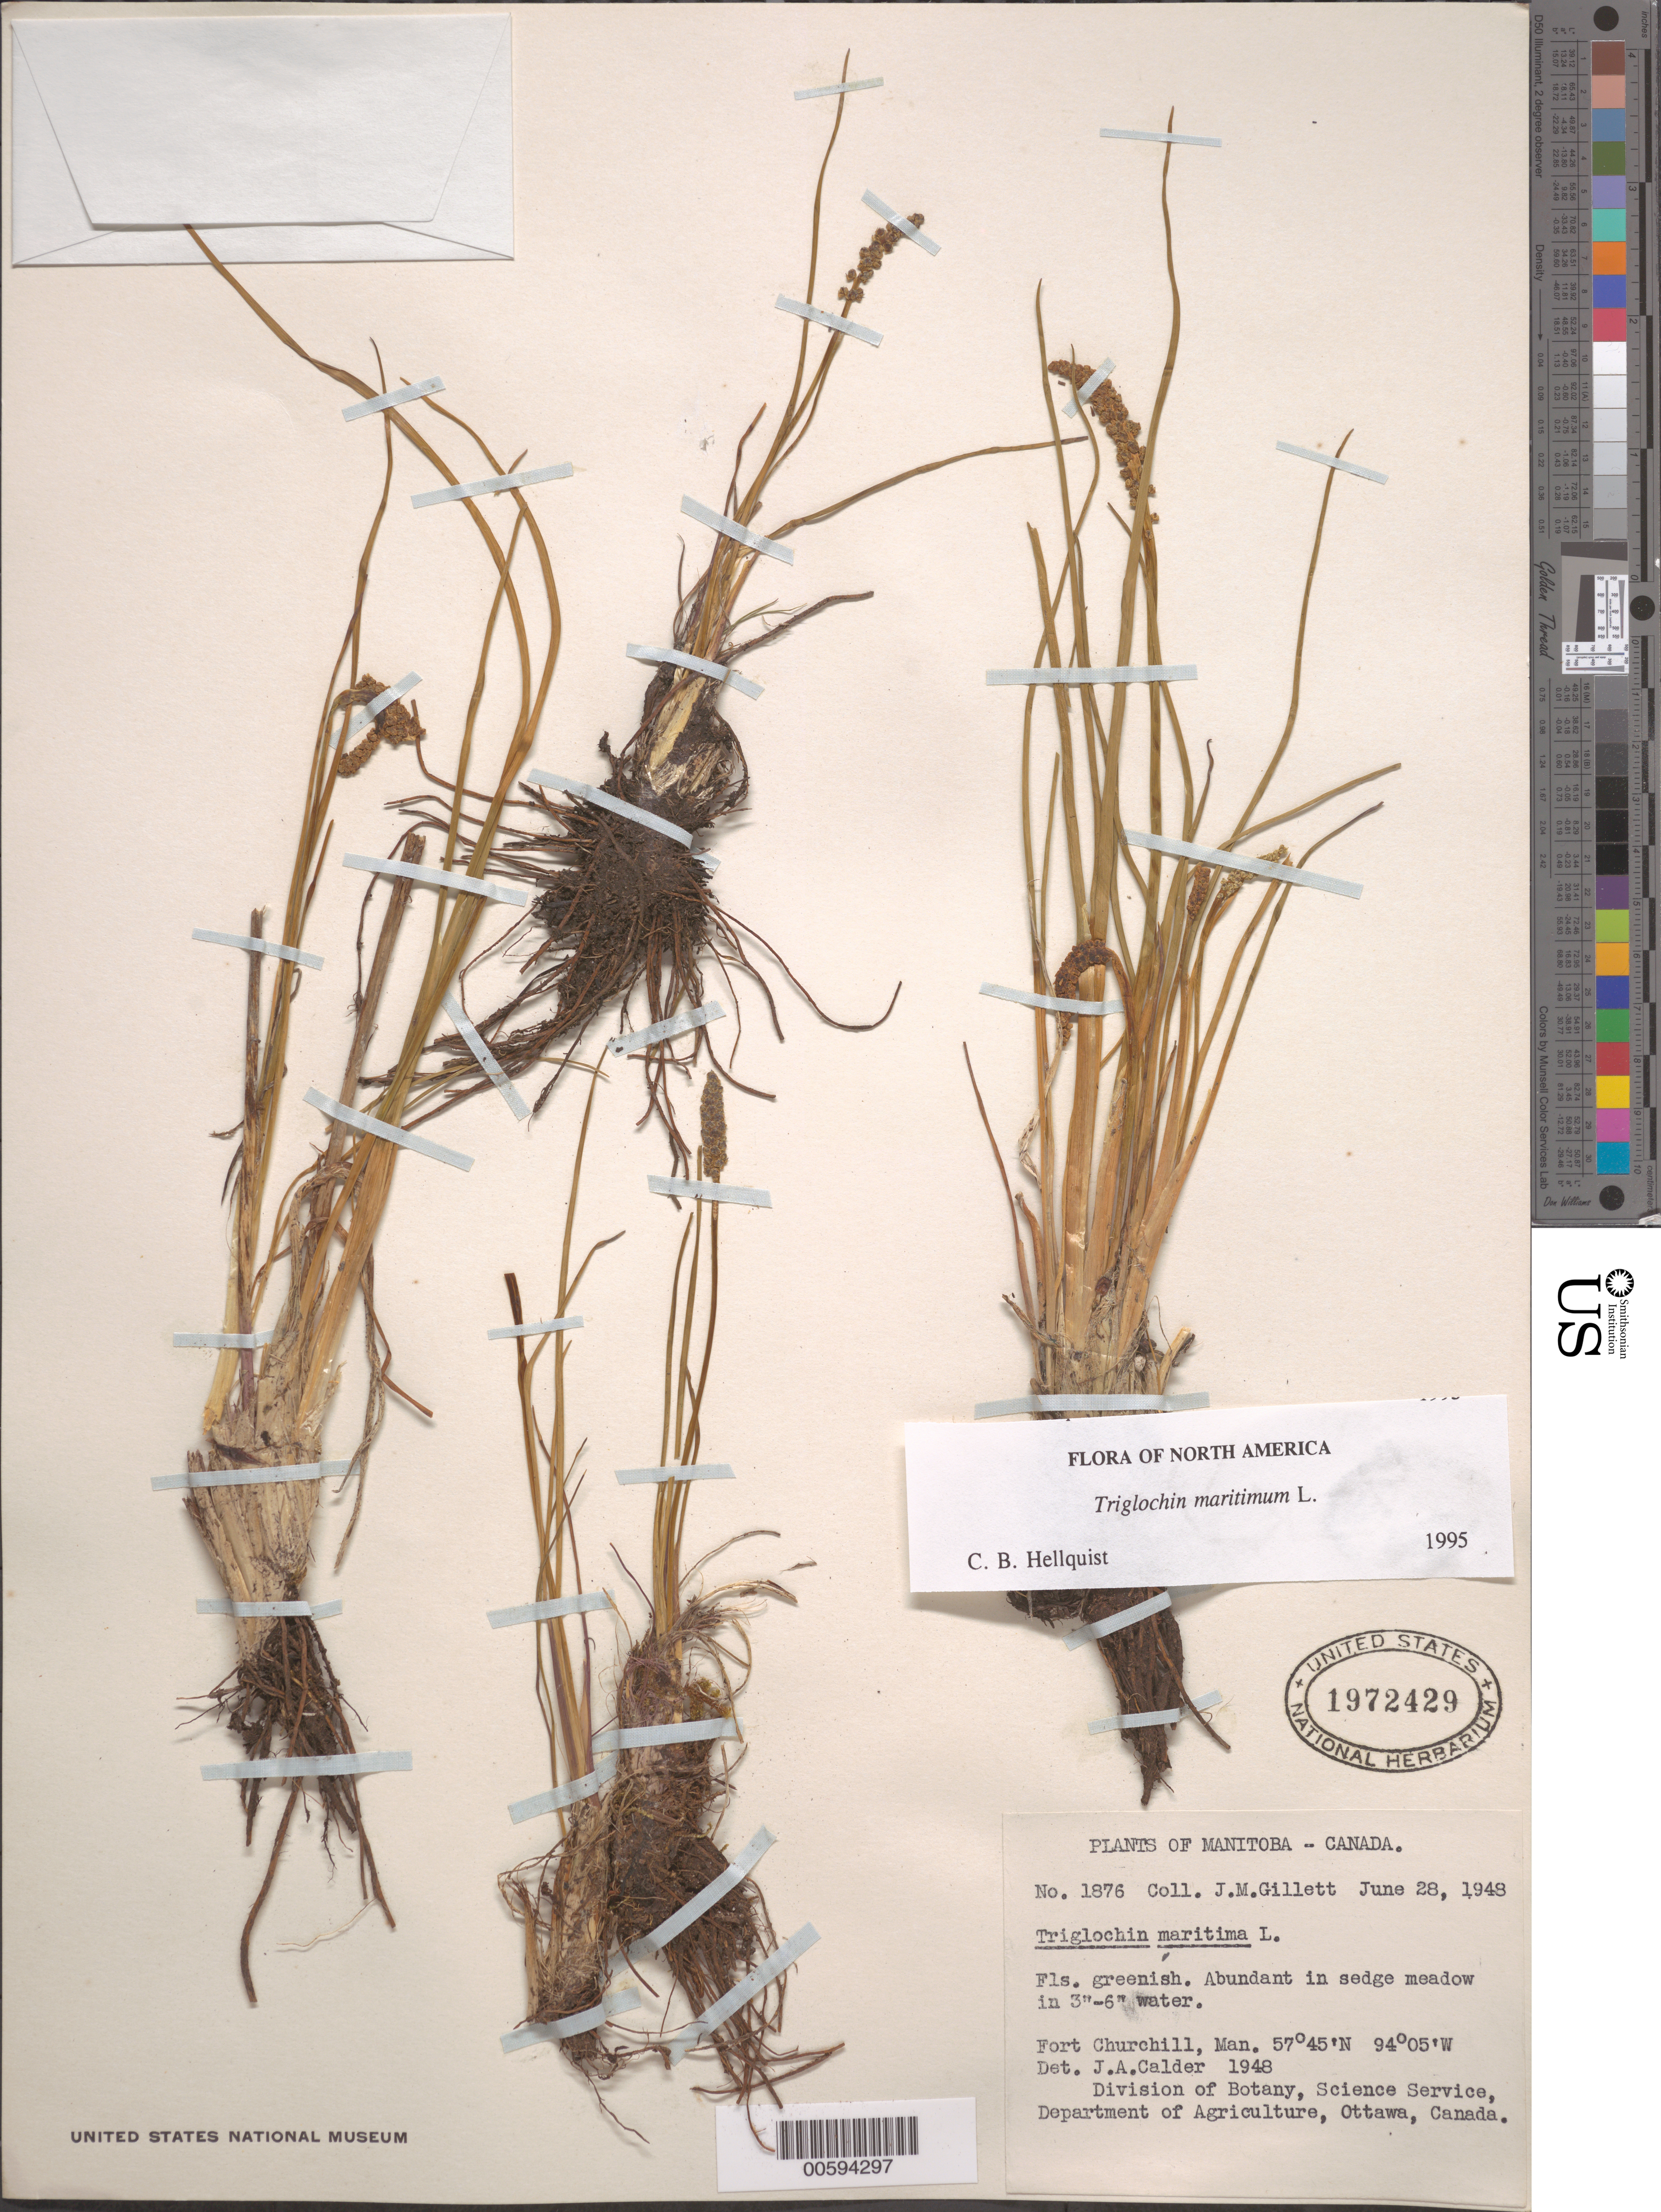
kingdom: Plantae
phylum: Tracheophyta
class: Liliopsida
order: Alismatales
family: Juncaginaceae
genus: Triglochin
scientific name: Triglochin maritima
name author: L.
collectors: J. Gillett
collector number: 1876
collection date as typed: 28 Jun 1948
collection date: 1948-06-28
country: Canada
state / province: Manitoba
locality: Fort Churchill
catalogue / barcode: US 1972429